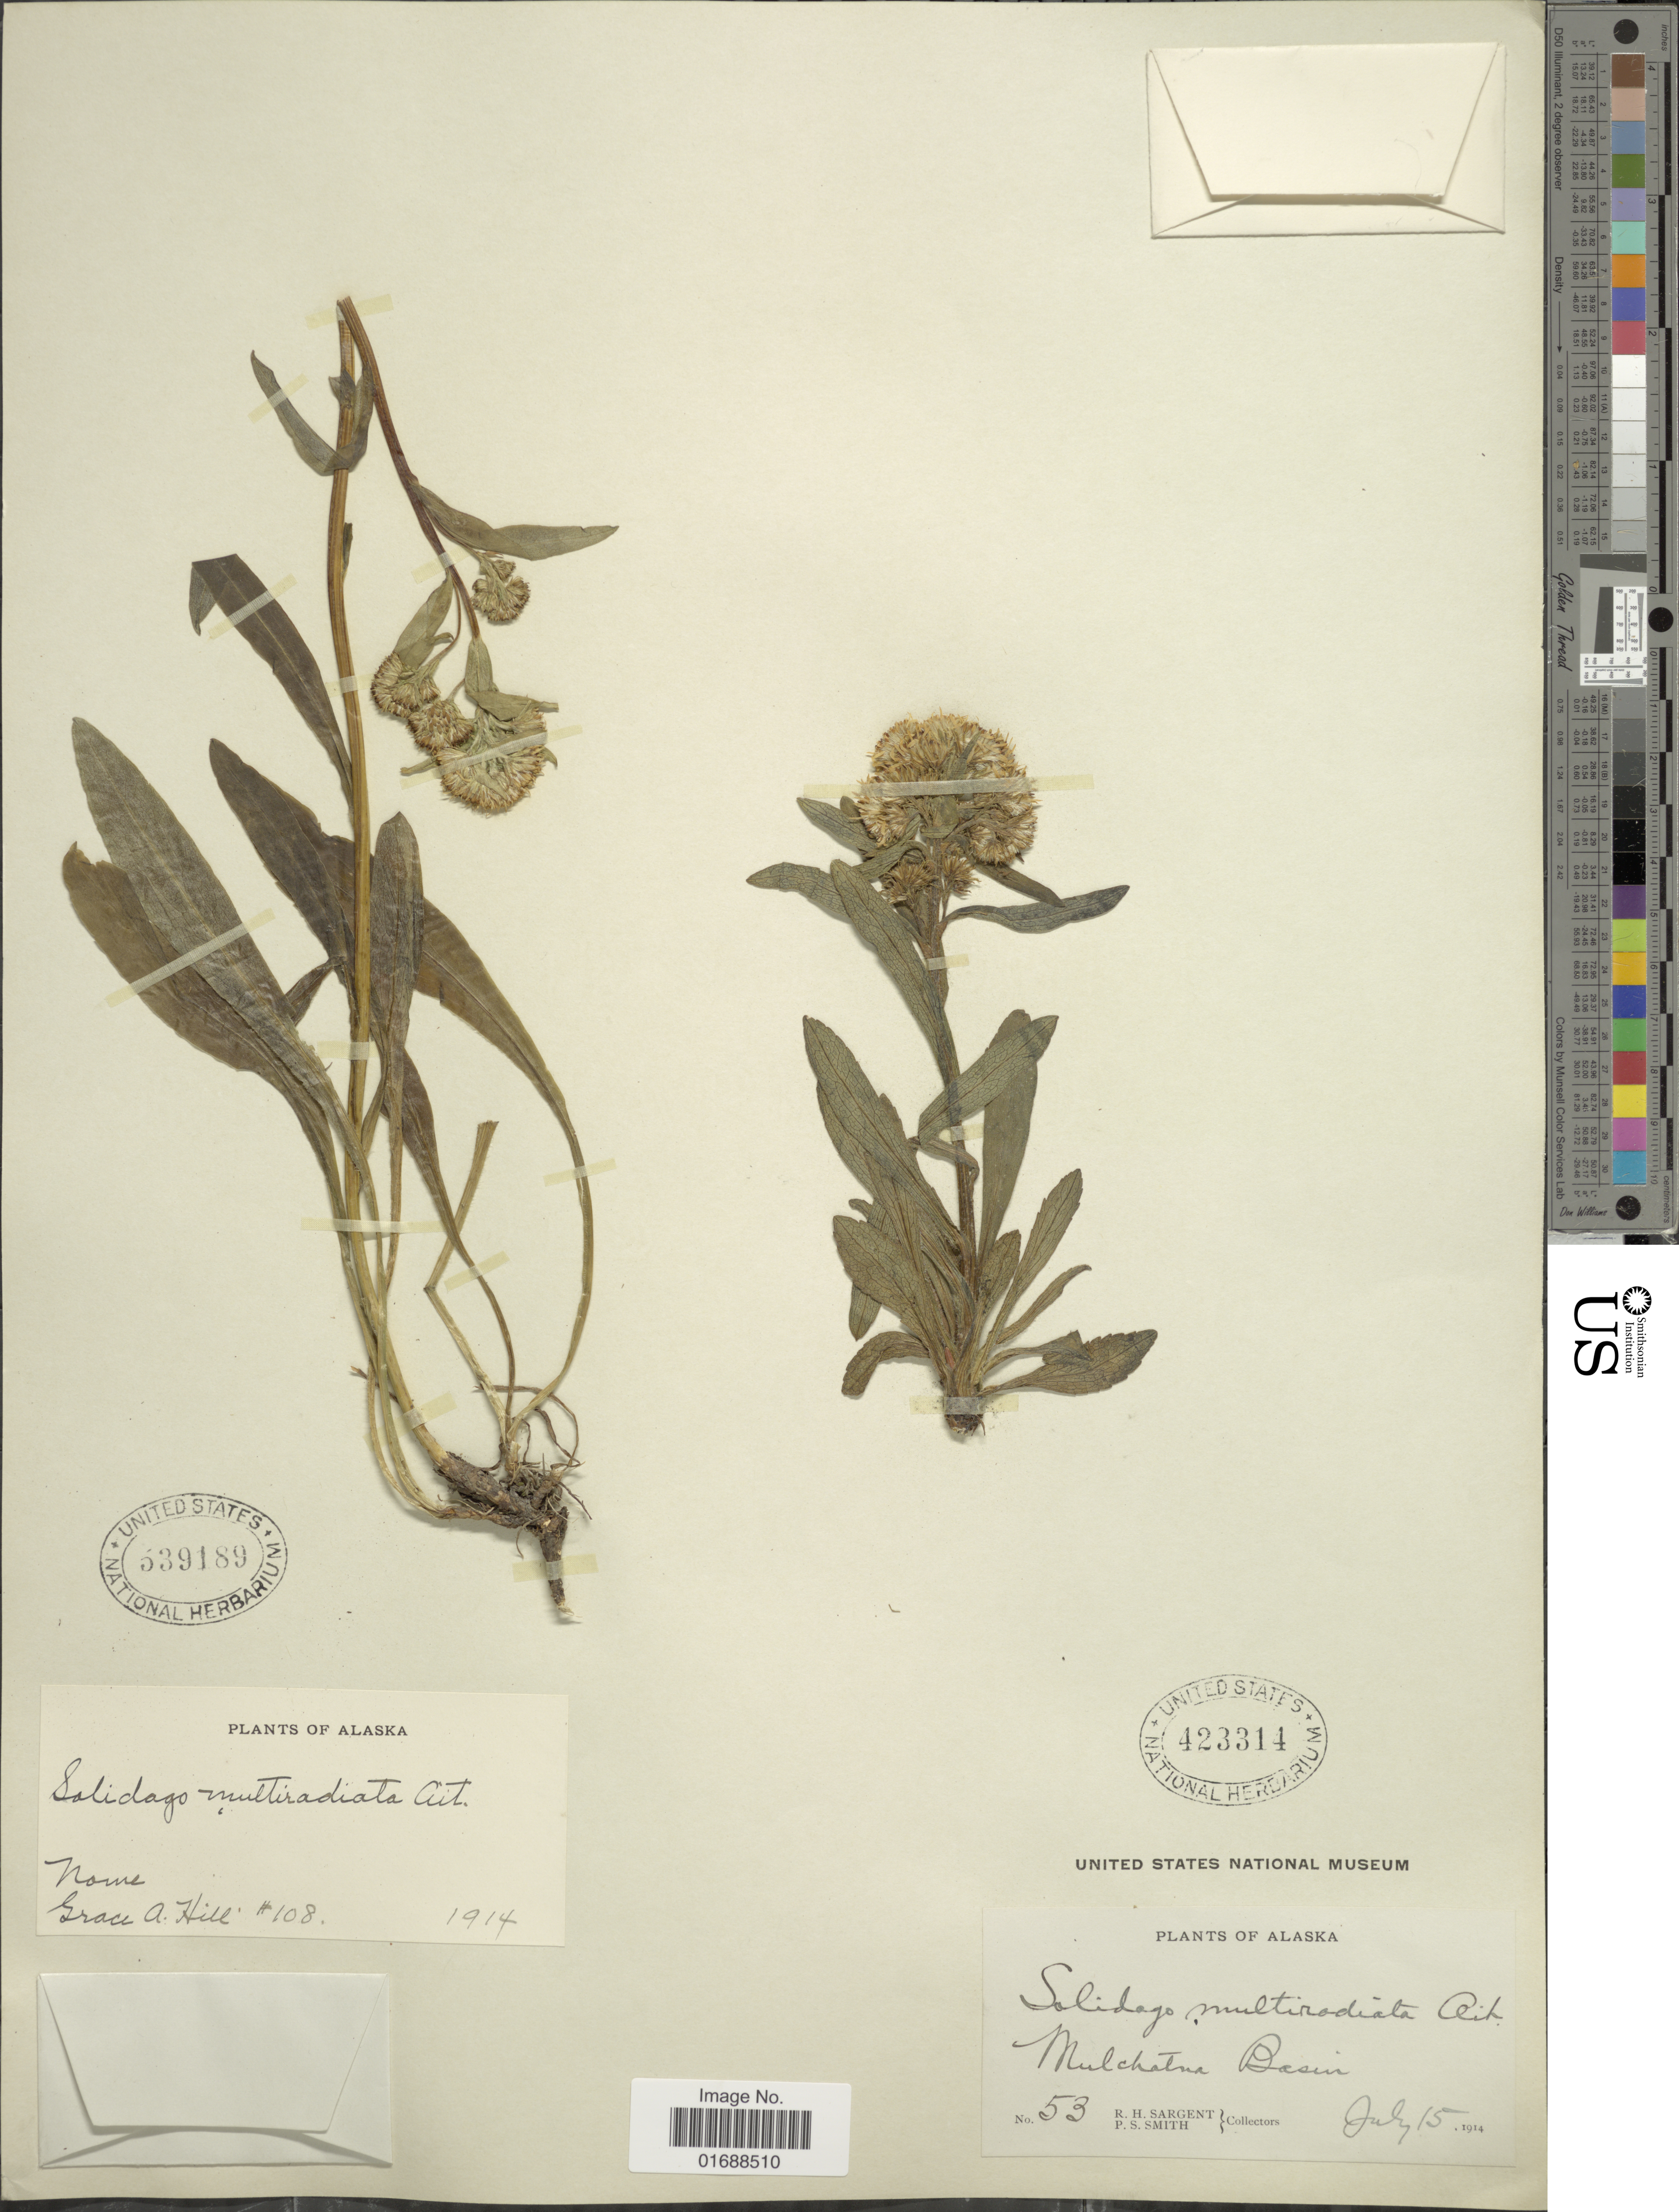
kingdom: Plantae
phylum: Tracheophyta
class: Magnoliopsida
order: Asterales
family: Asteraceae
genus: Solidago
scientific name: Solidago multiradiata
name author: Aiton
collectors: G. A. Hill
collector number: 108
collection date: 1914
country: United States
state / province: Alaska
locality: Nome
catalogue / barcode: US 539189